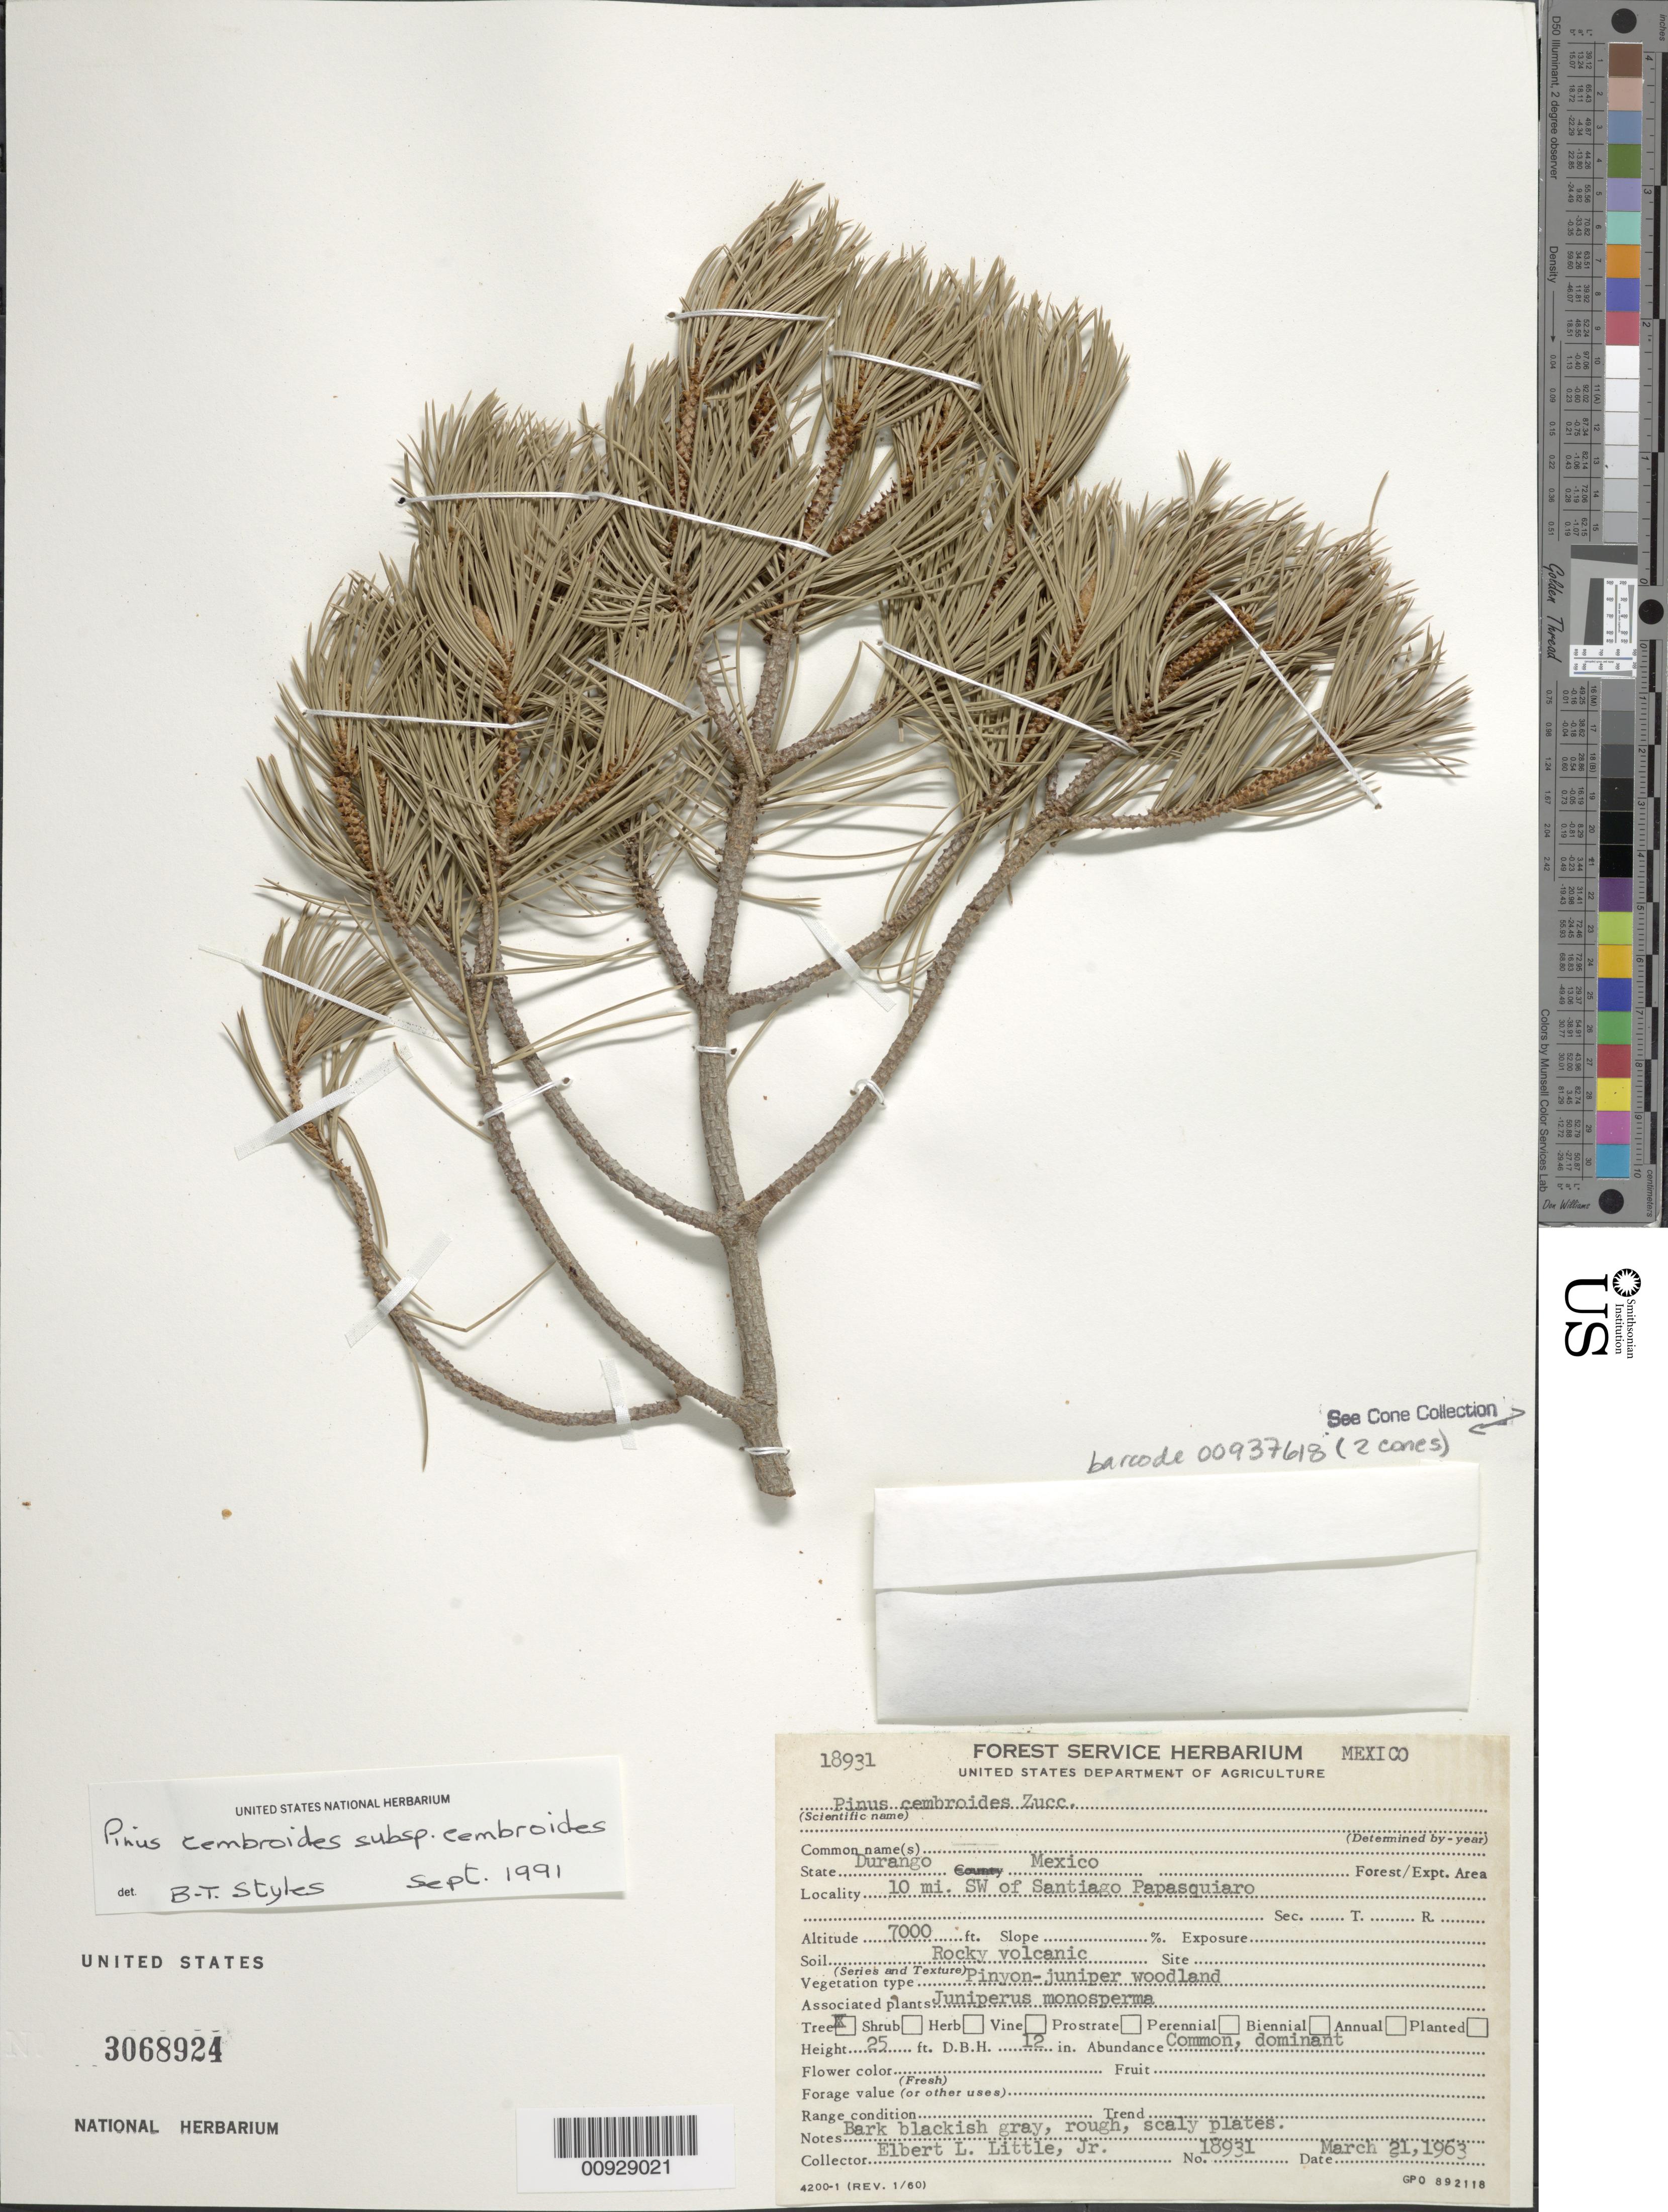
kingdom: Plantae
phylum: Tracheophyta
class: Pinopsida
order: Pinales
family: Pinaceae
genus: Pinus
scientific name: Pinus cembroides subsp. cembroides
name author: Zucc.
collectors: E. L. Little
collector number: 18931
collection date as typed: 21 Mar 1963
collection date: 1963-03-21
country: Mexico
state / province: Durango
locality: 10 mi. SW of Santiago Papasquiaro.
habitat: Pinyon-juniper woodland. Associated plants Juniperus monosperma. Soil rocky volcanic.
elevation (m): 2134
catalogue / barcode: US 3068924